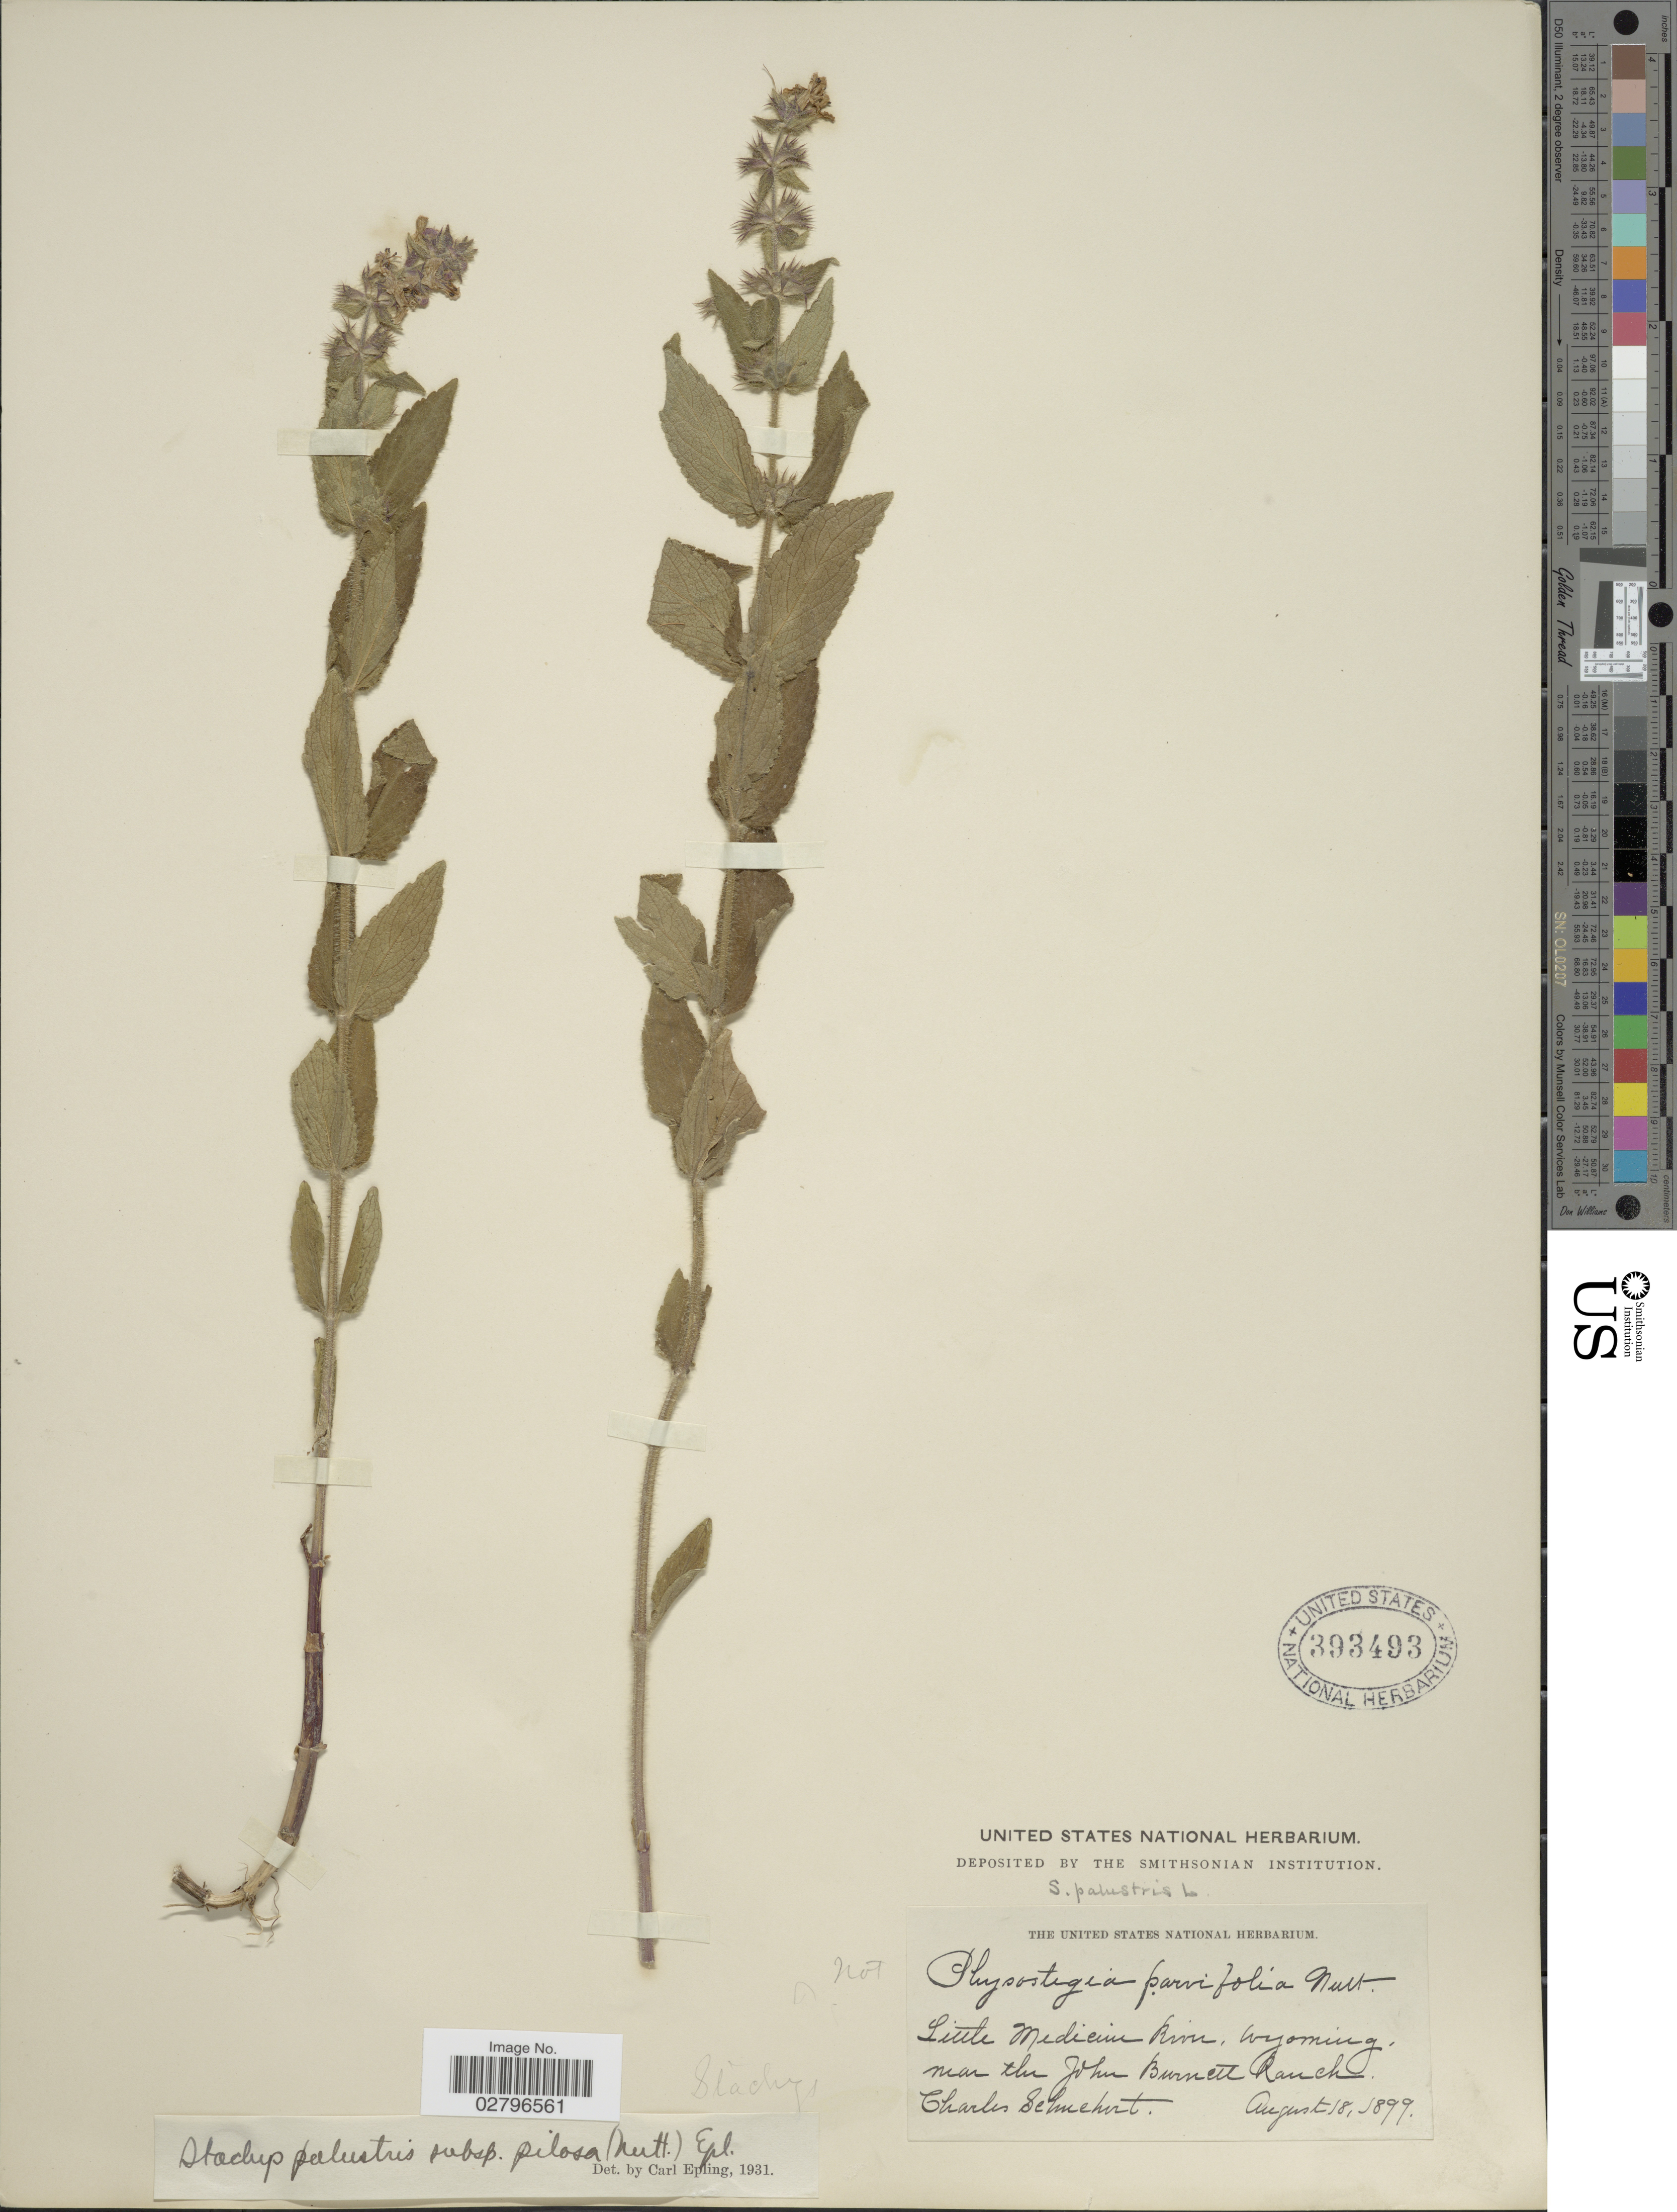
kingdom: Plantae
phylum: Tracheophyta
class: Magnoliopsida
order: Lamiales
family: Lamiaceae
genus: Stachys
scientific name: Stachys pilosa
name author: Nutt.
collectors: C. Schuchert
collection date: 1899-08-18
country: United States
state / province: Wyoming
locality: Little Medicine River, near the John Burnett Ranch.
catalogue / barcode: US 393493